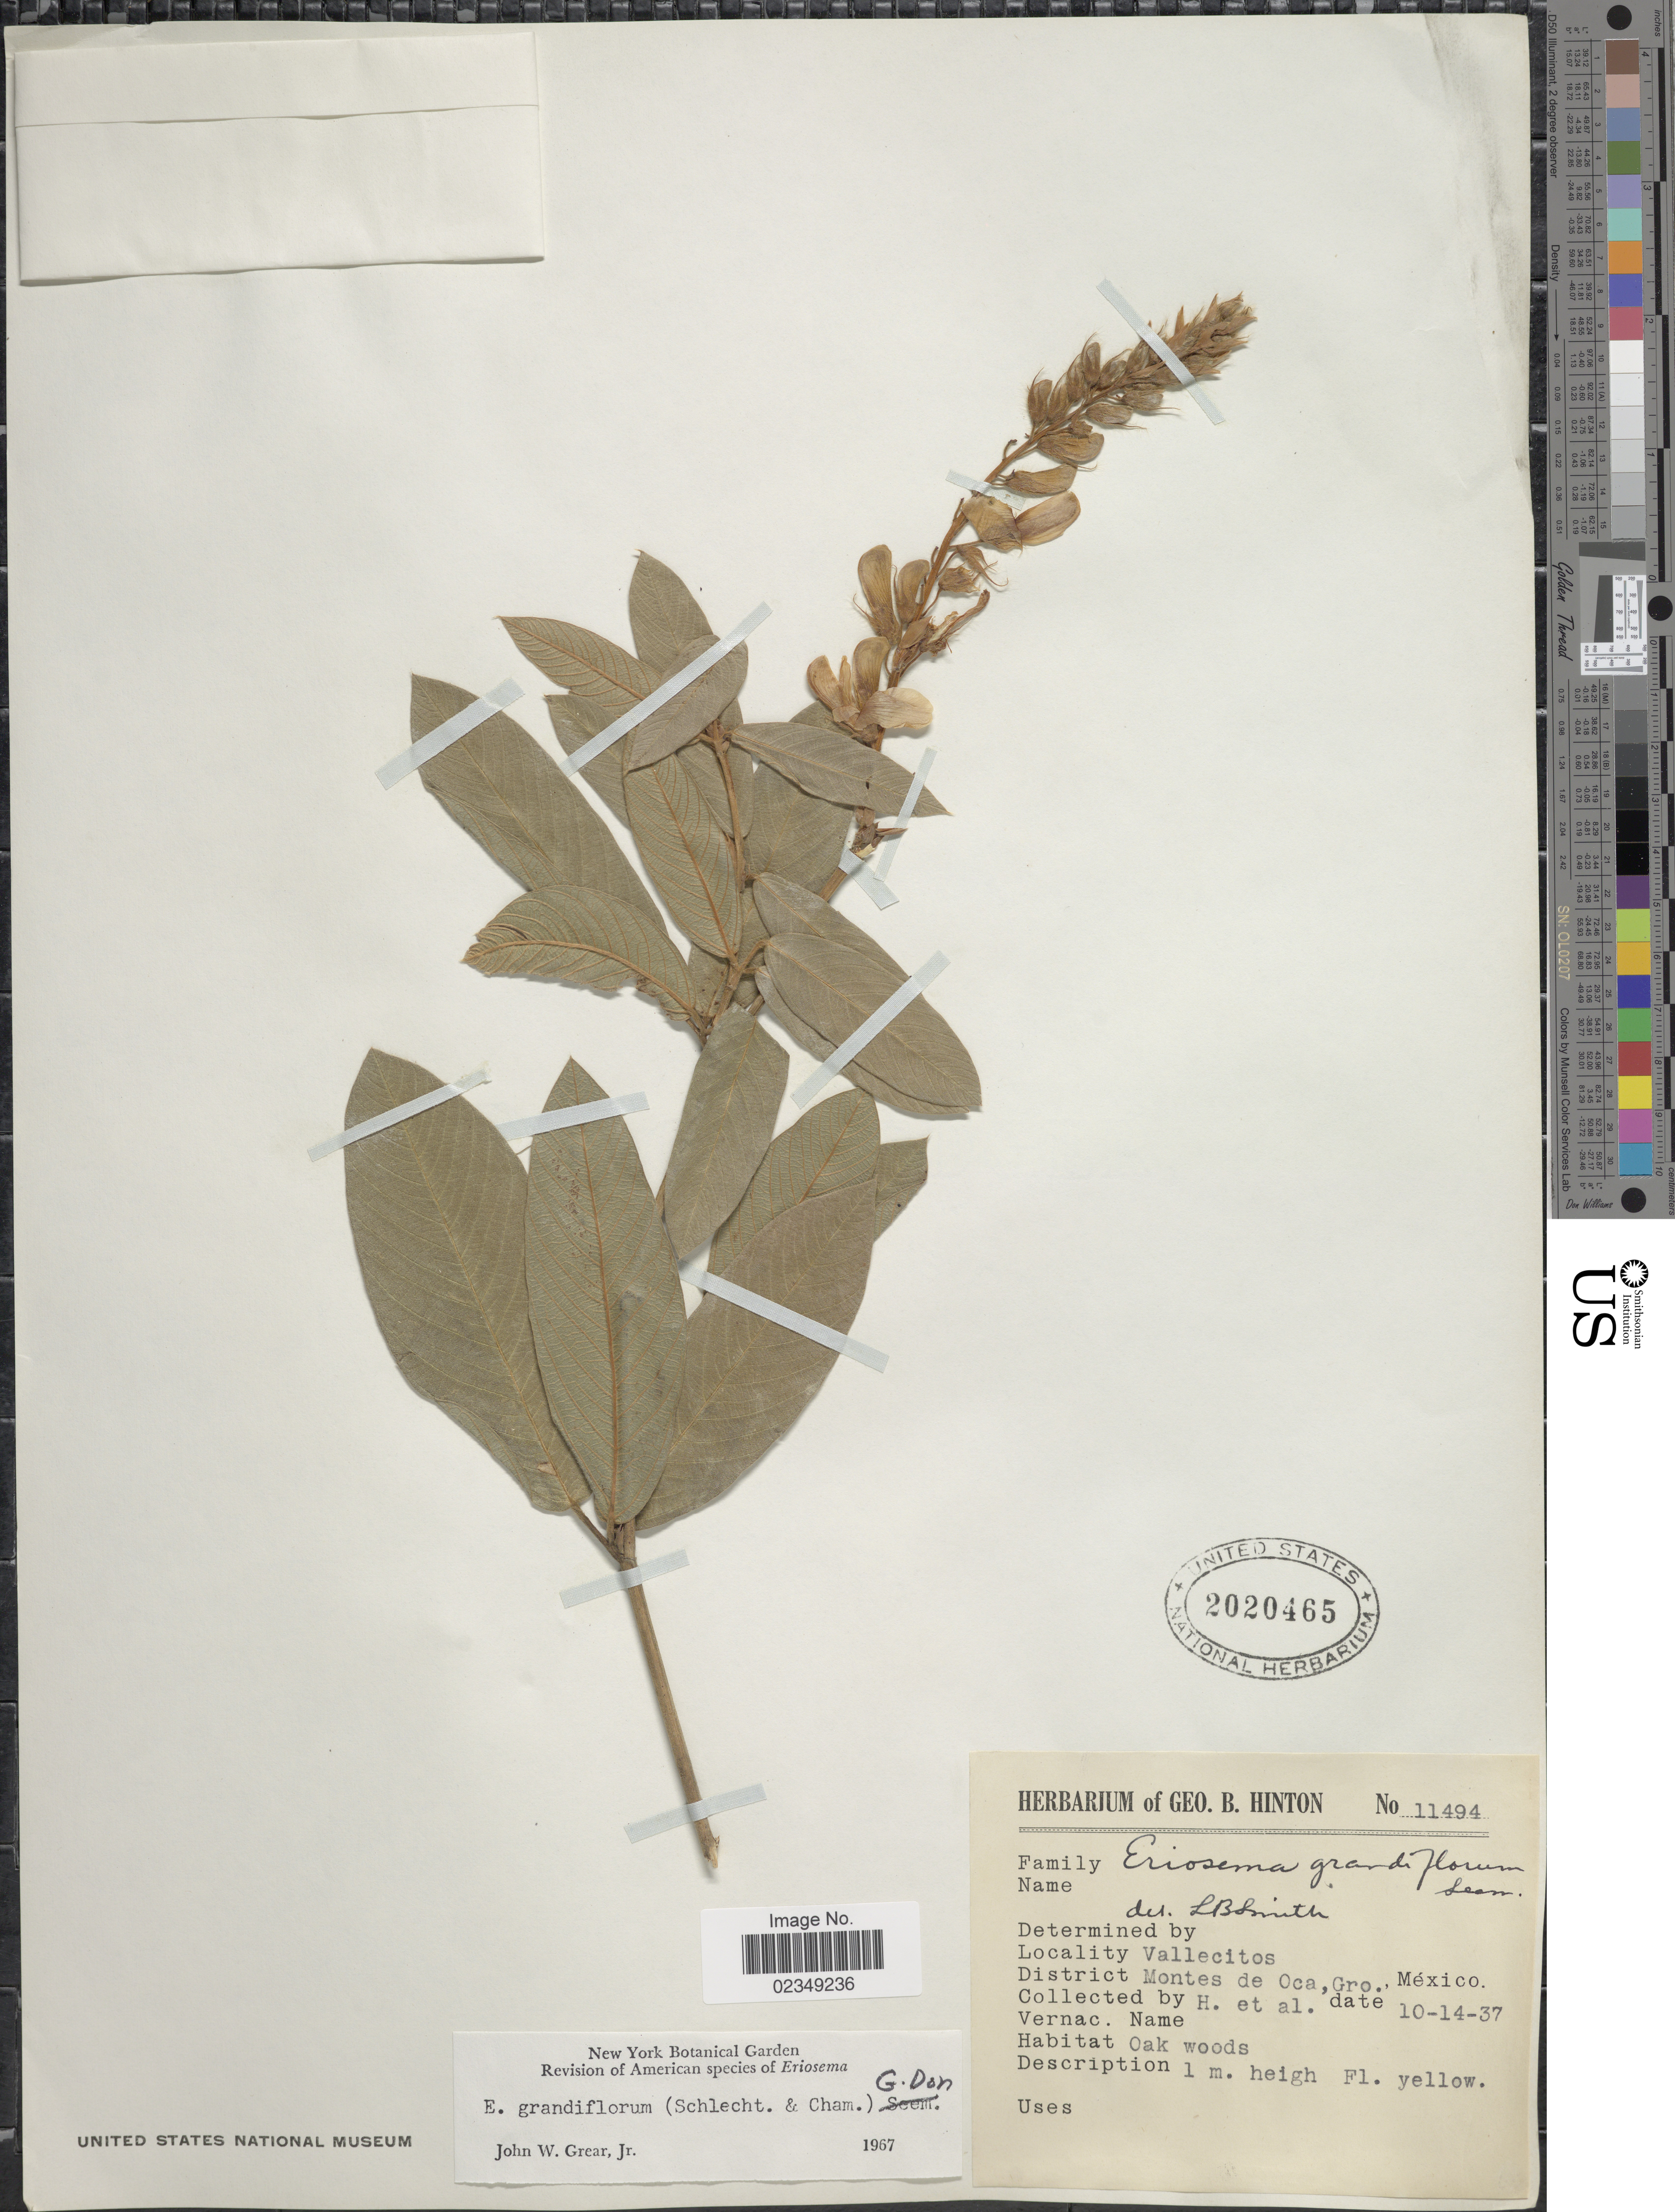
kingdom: Plantae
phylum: Tracheophyta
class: Magnoliopsida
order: Fabales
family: Fabaceae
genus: Eriosema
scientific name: Eriosema grandiflorum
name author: (Schltdl. & Cham.) G. Don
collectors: G. B. Hinton & et al.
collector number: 11494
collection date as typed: Transcribed d/m/y: 14/10/37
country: Mexico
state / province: Guerrero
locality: Vallecitos, District Montes de Oca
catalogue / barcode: US 2020465